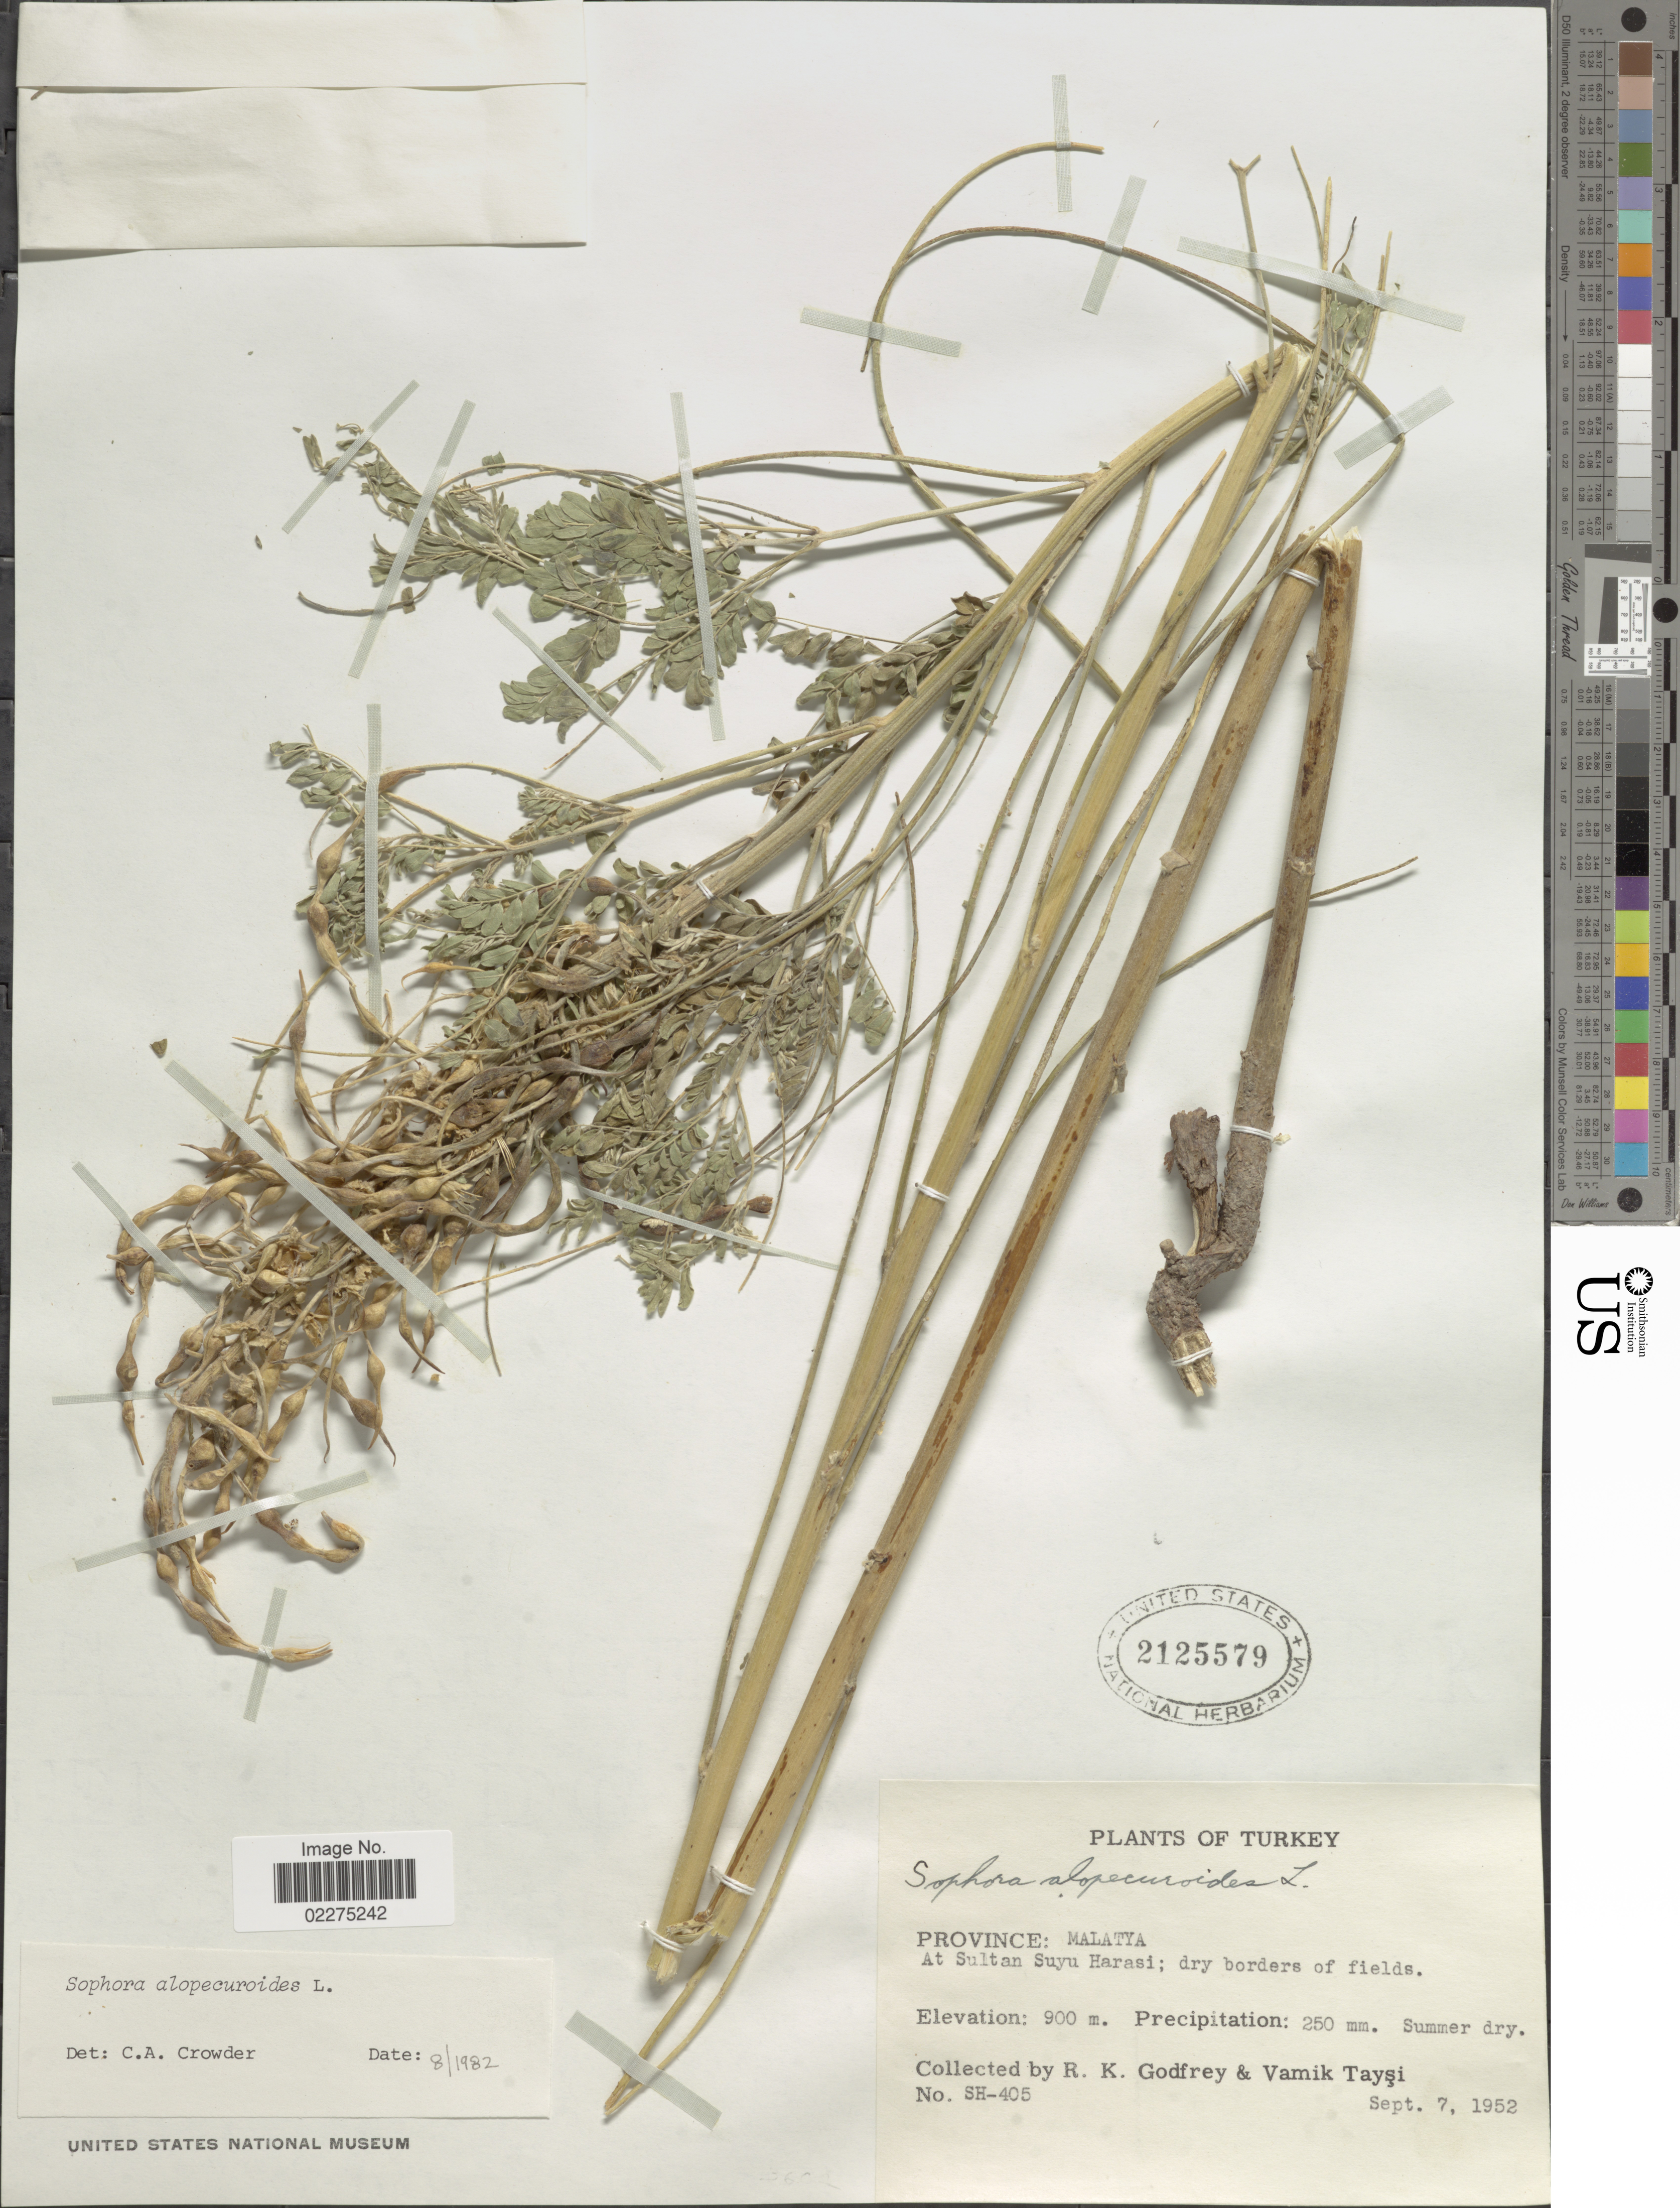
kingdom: Plantae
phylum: Tracheophyta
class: Magnoliopsida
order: Fabales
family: Fabaceae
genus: Sophora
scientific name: Sophora alopecuroides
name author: L.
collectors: R. K. Godfrey & V. Taysi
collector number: SH-405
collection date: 1952-09-07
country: Turkey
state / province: Malatya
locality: Sultan Suyu Harasi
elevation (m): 900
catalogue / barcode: US 2125579